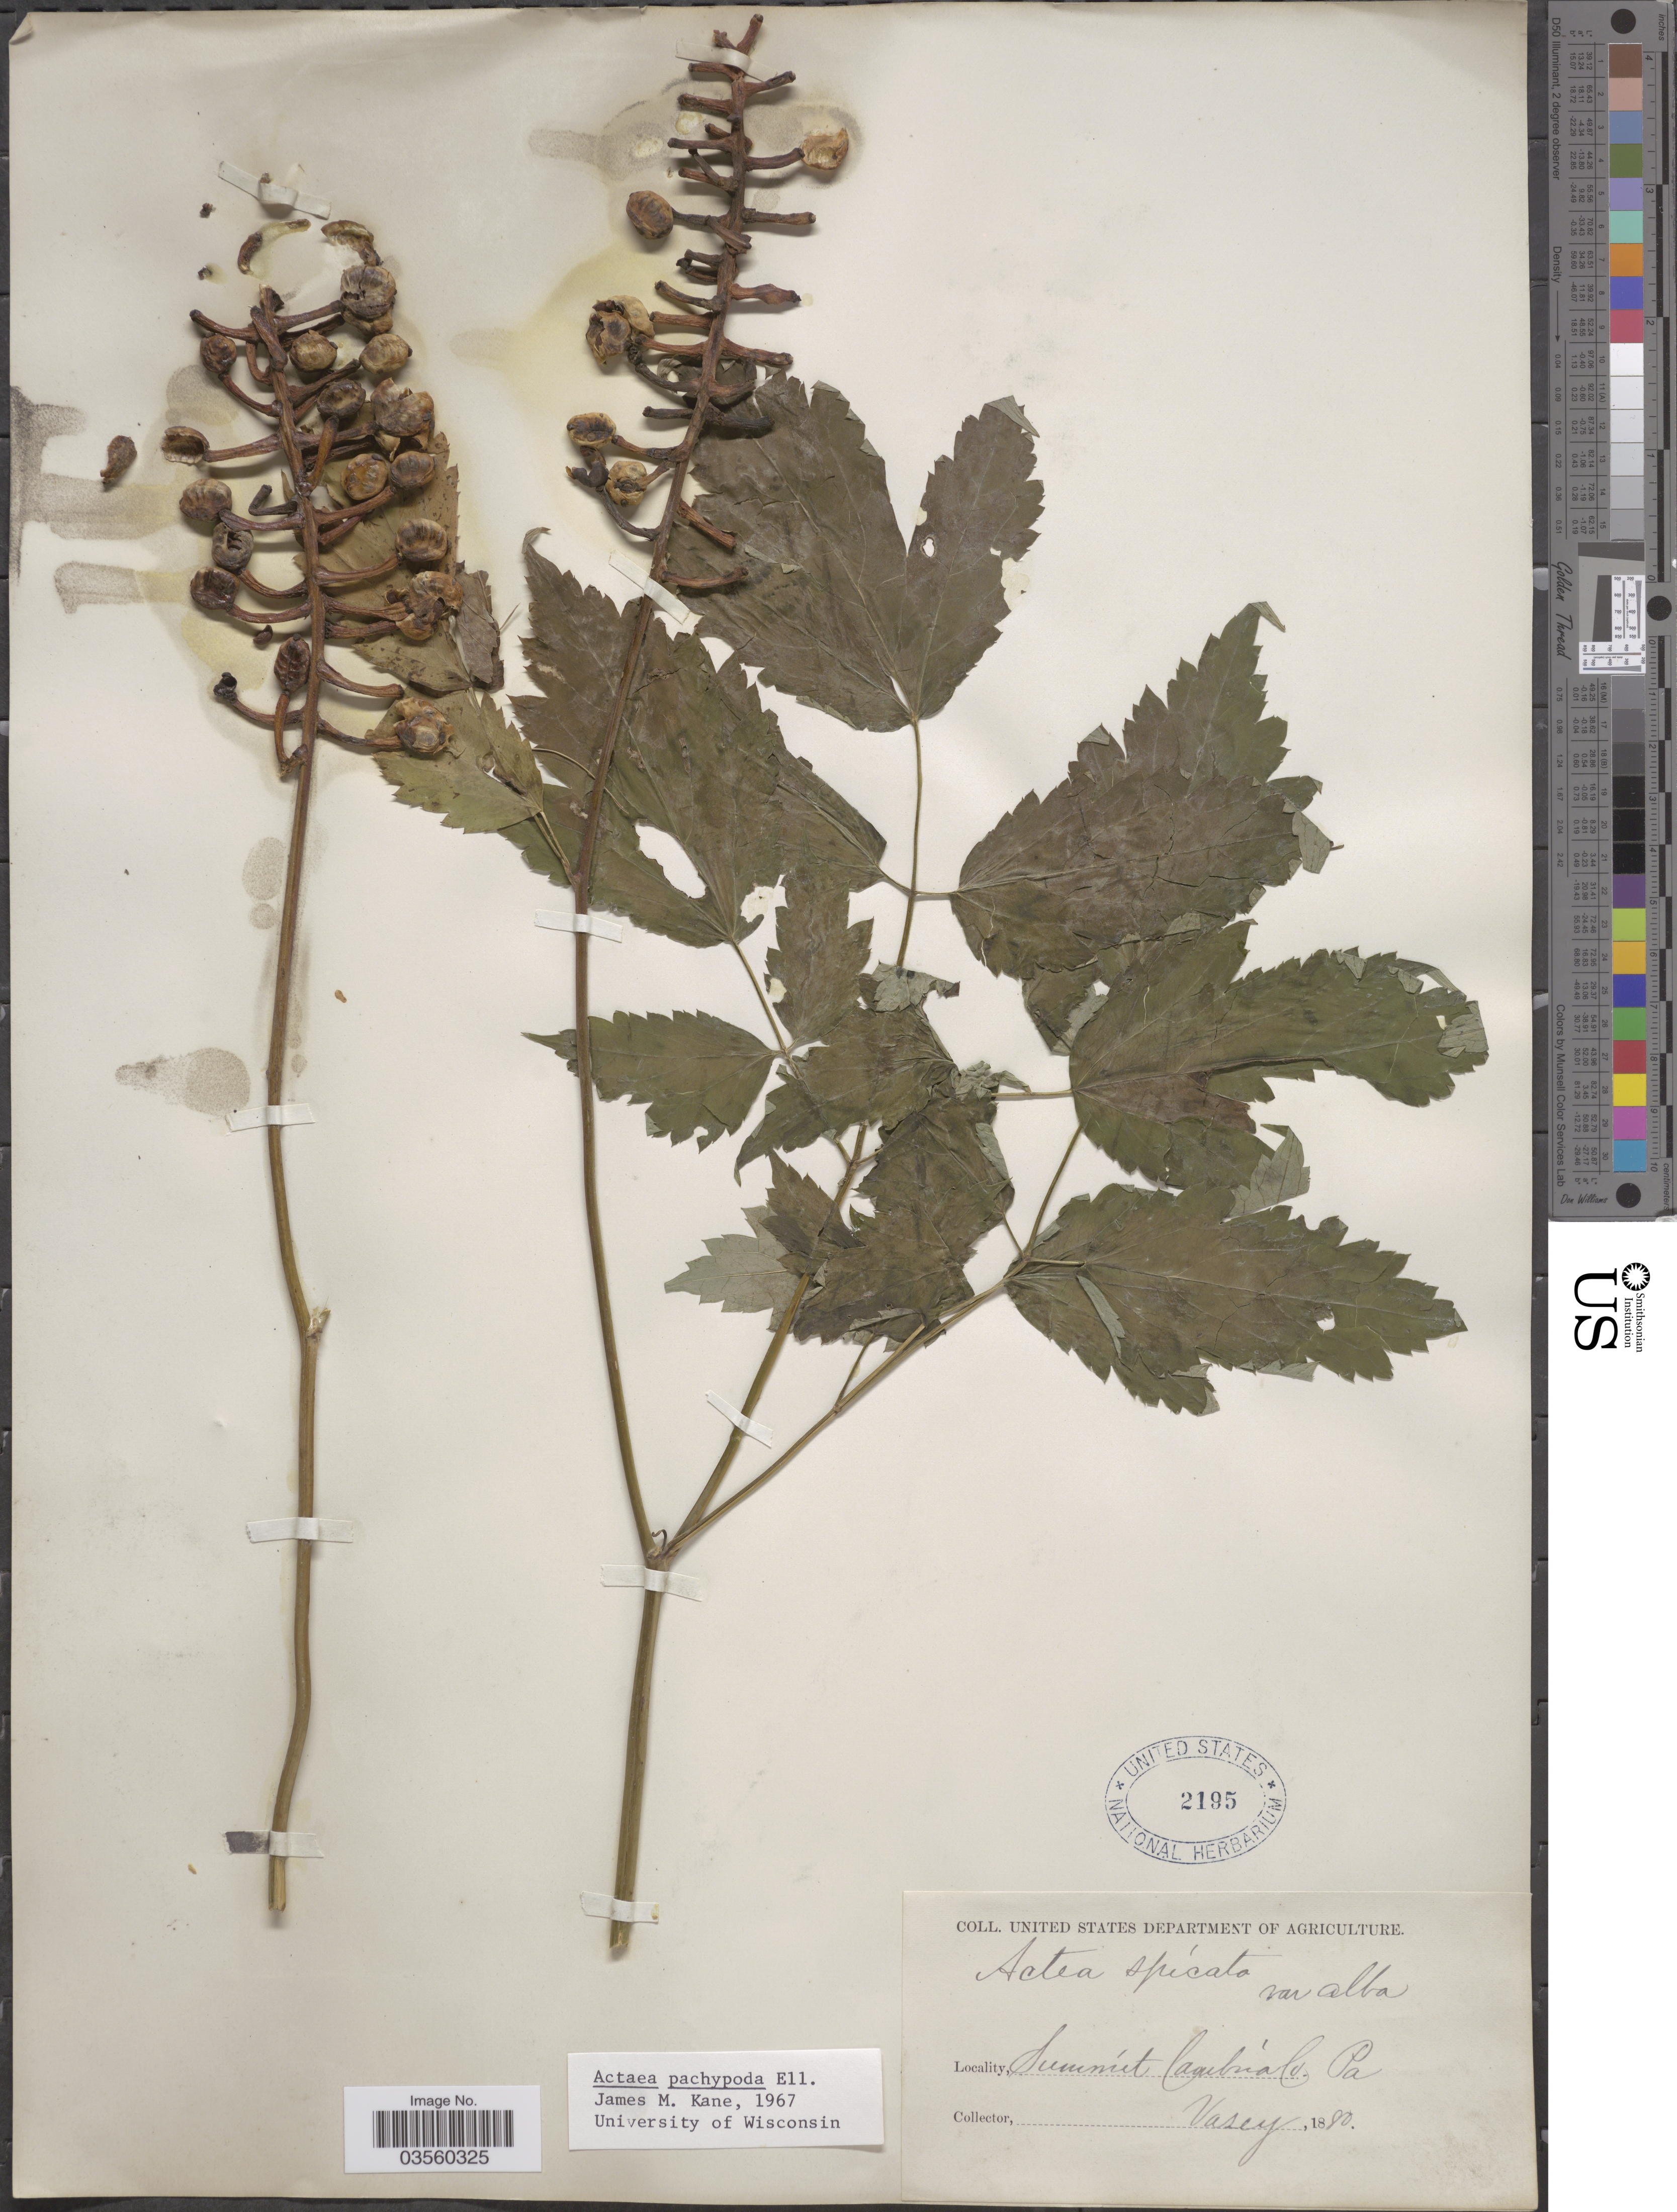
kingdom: Plantae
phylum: Tracheophyta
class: Magnoliopsida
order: Ranunculales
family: Ranunculaceae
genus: Actaea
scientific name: Actaea pachypoda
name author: Elliott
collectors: Vasey, --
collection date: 1890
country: United States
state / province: Pennsylvania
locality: Summit Cambria Co.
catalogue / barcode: US 2195